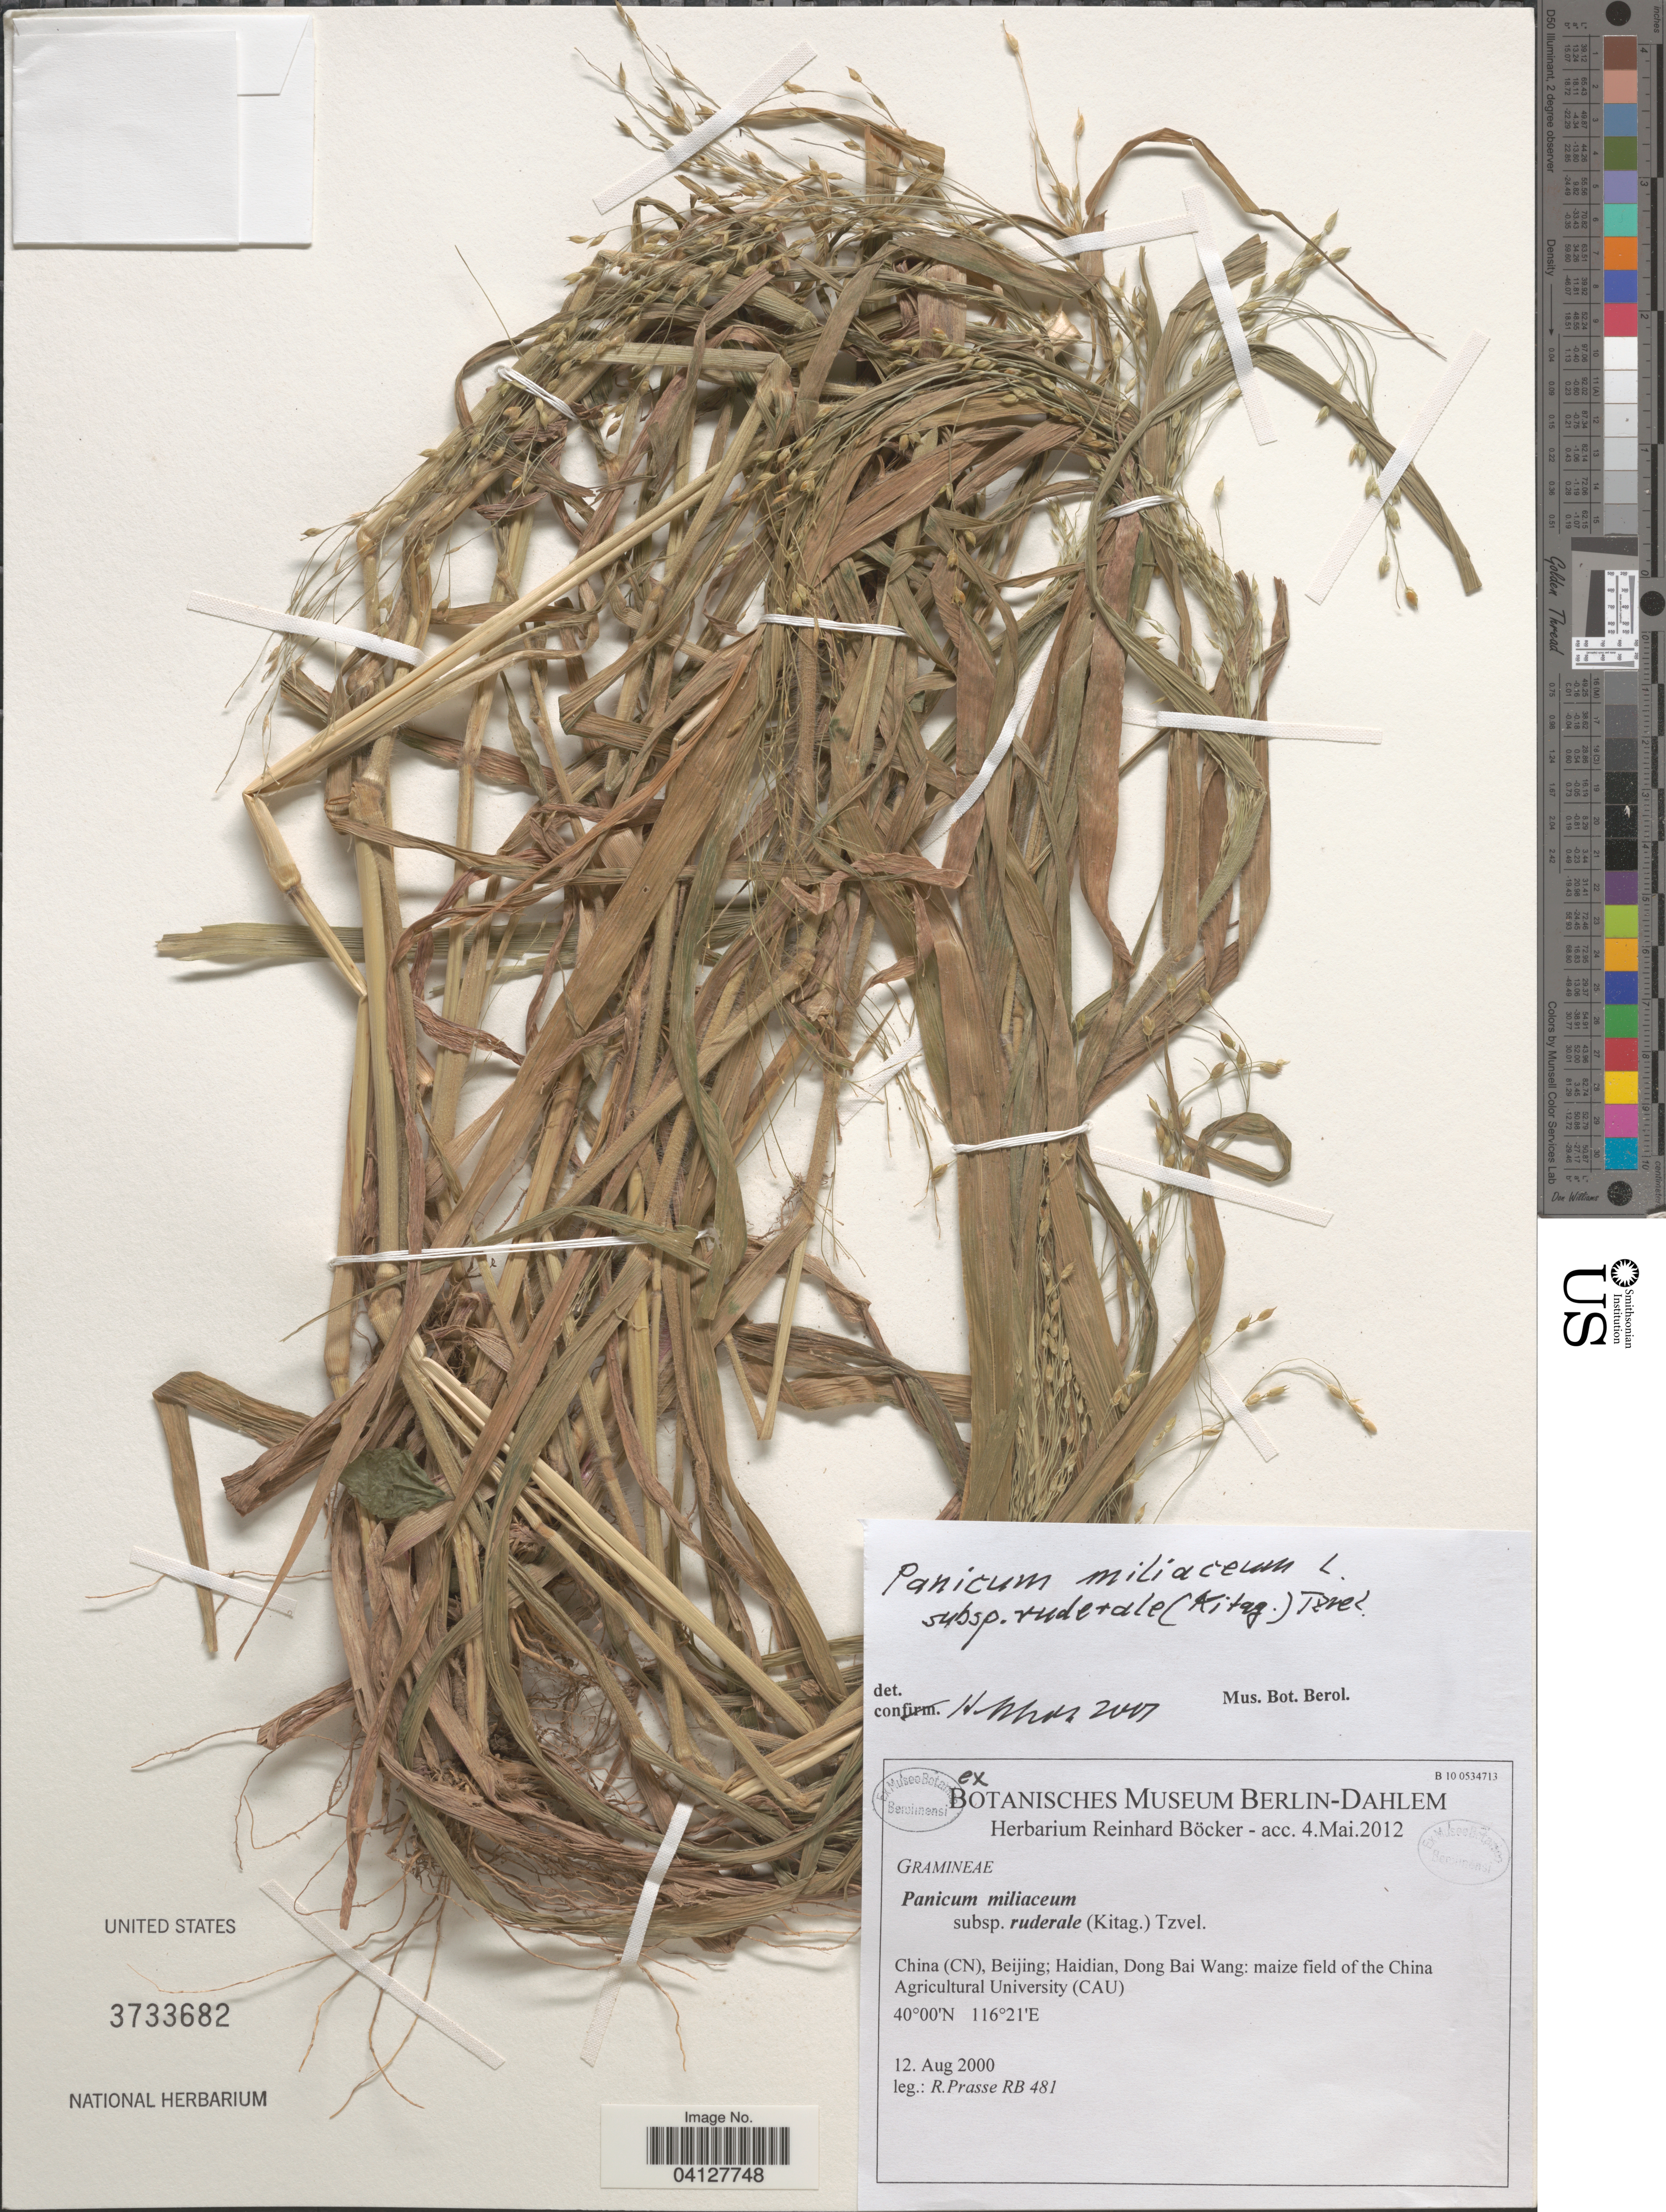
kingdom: Plantae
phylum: Tracheophyta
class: Liliopsida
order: Poales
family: Poaceae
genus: Panicum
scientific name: Panicum miliaceum subsp. ruderale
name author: (Kitag.) Tzvelev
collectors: R. Prasse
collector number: RB481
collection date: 2000-08-12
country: China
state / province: Beijing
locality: Beijing: Haidian, Dong Bai Wang: maize field of the China Agricultural University (CAU).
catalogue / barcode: US 3733682